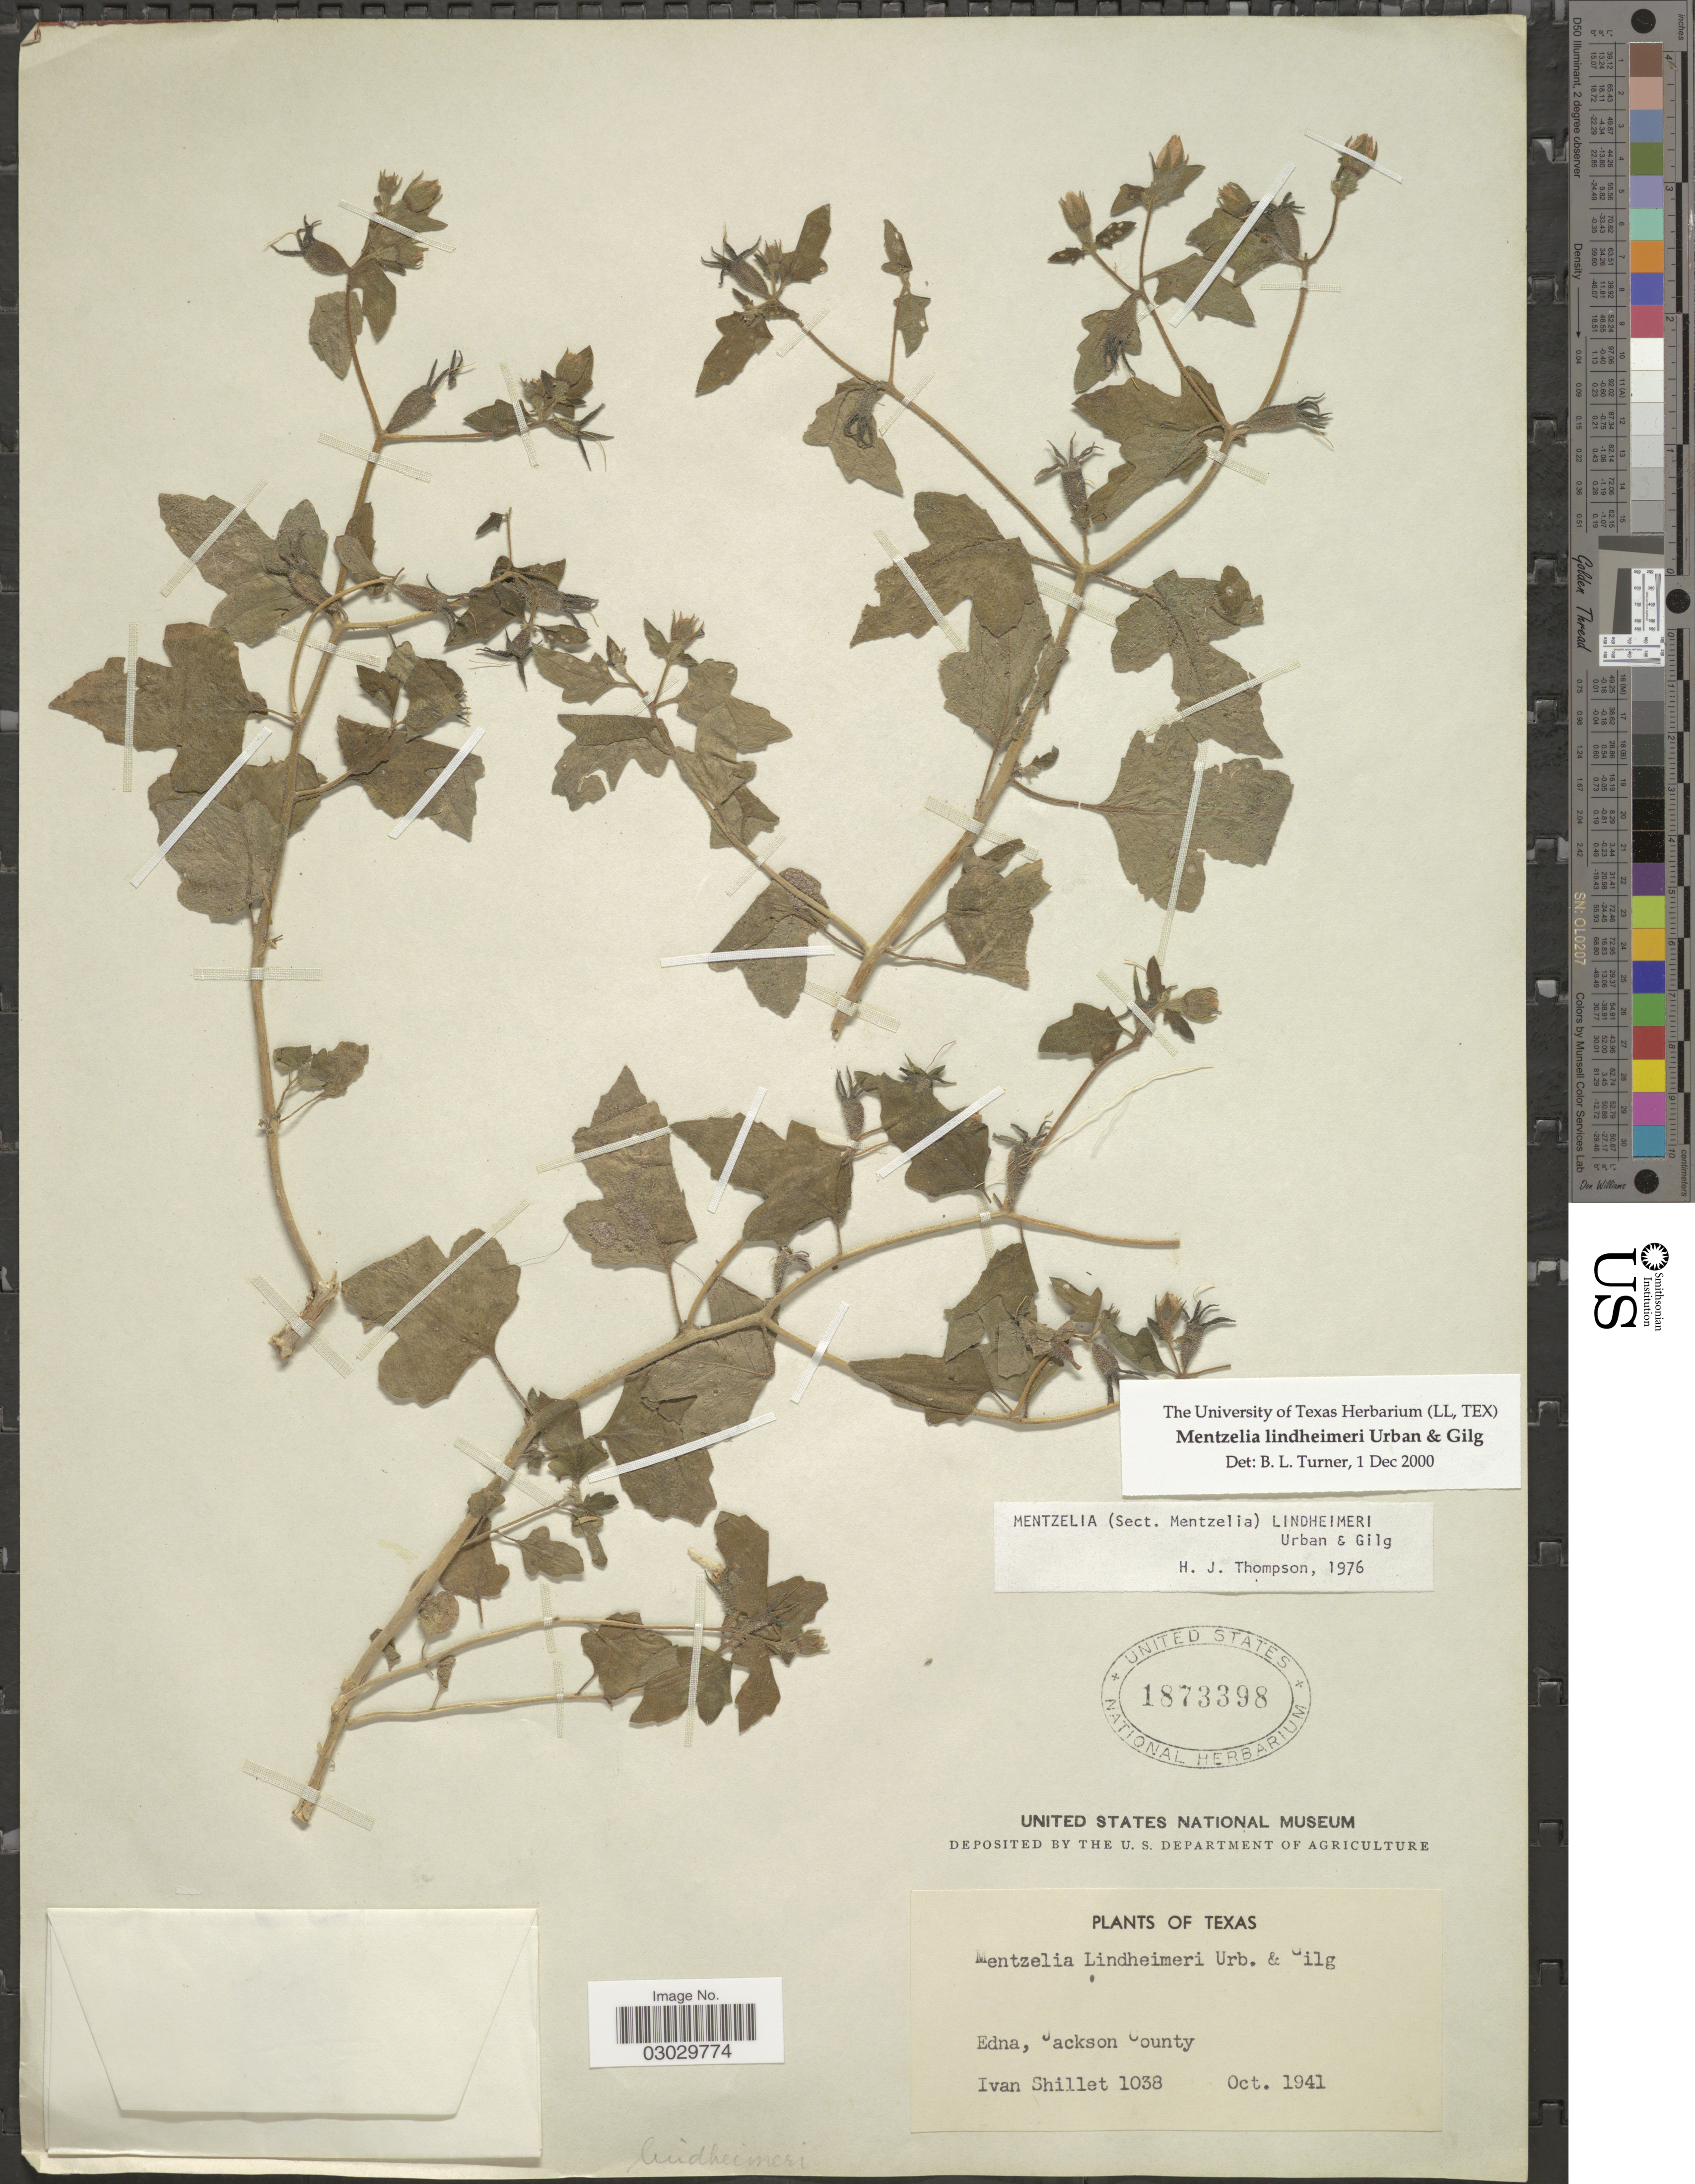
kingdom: Plantae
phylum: Tracheophyta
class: Magnoliopsida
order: Cornales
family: Loasaceae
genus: Mentzelia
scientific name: Mentzelia lindheimeri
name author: Urb. & Gilg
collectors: I. Shiller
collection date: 1941-10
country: United States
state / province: Texas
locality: Edna, Jackson County.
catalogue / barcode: US 1873398